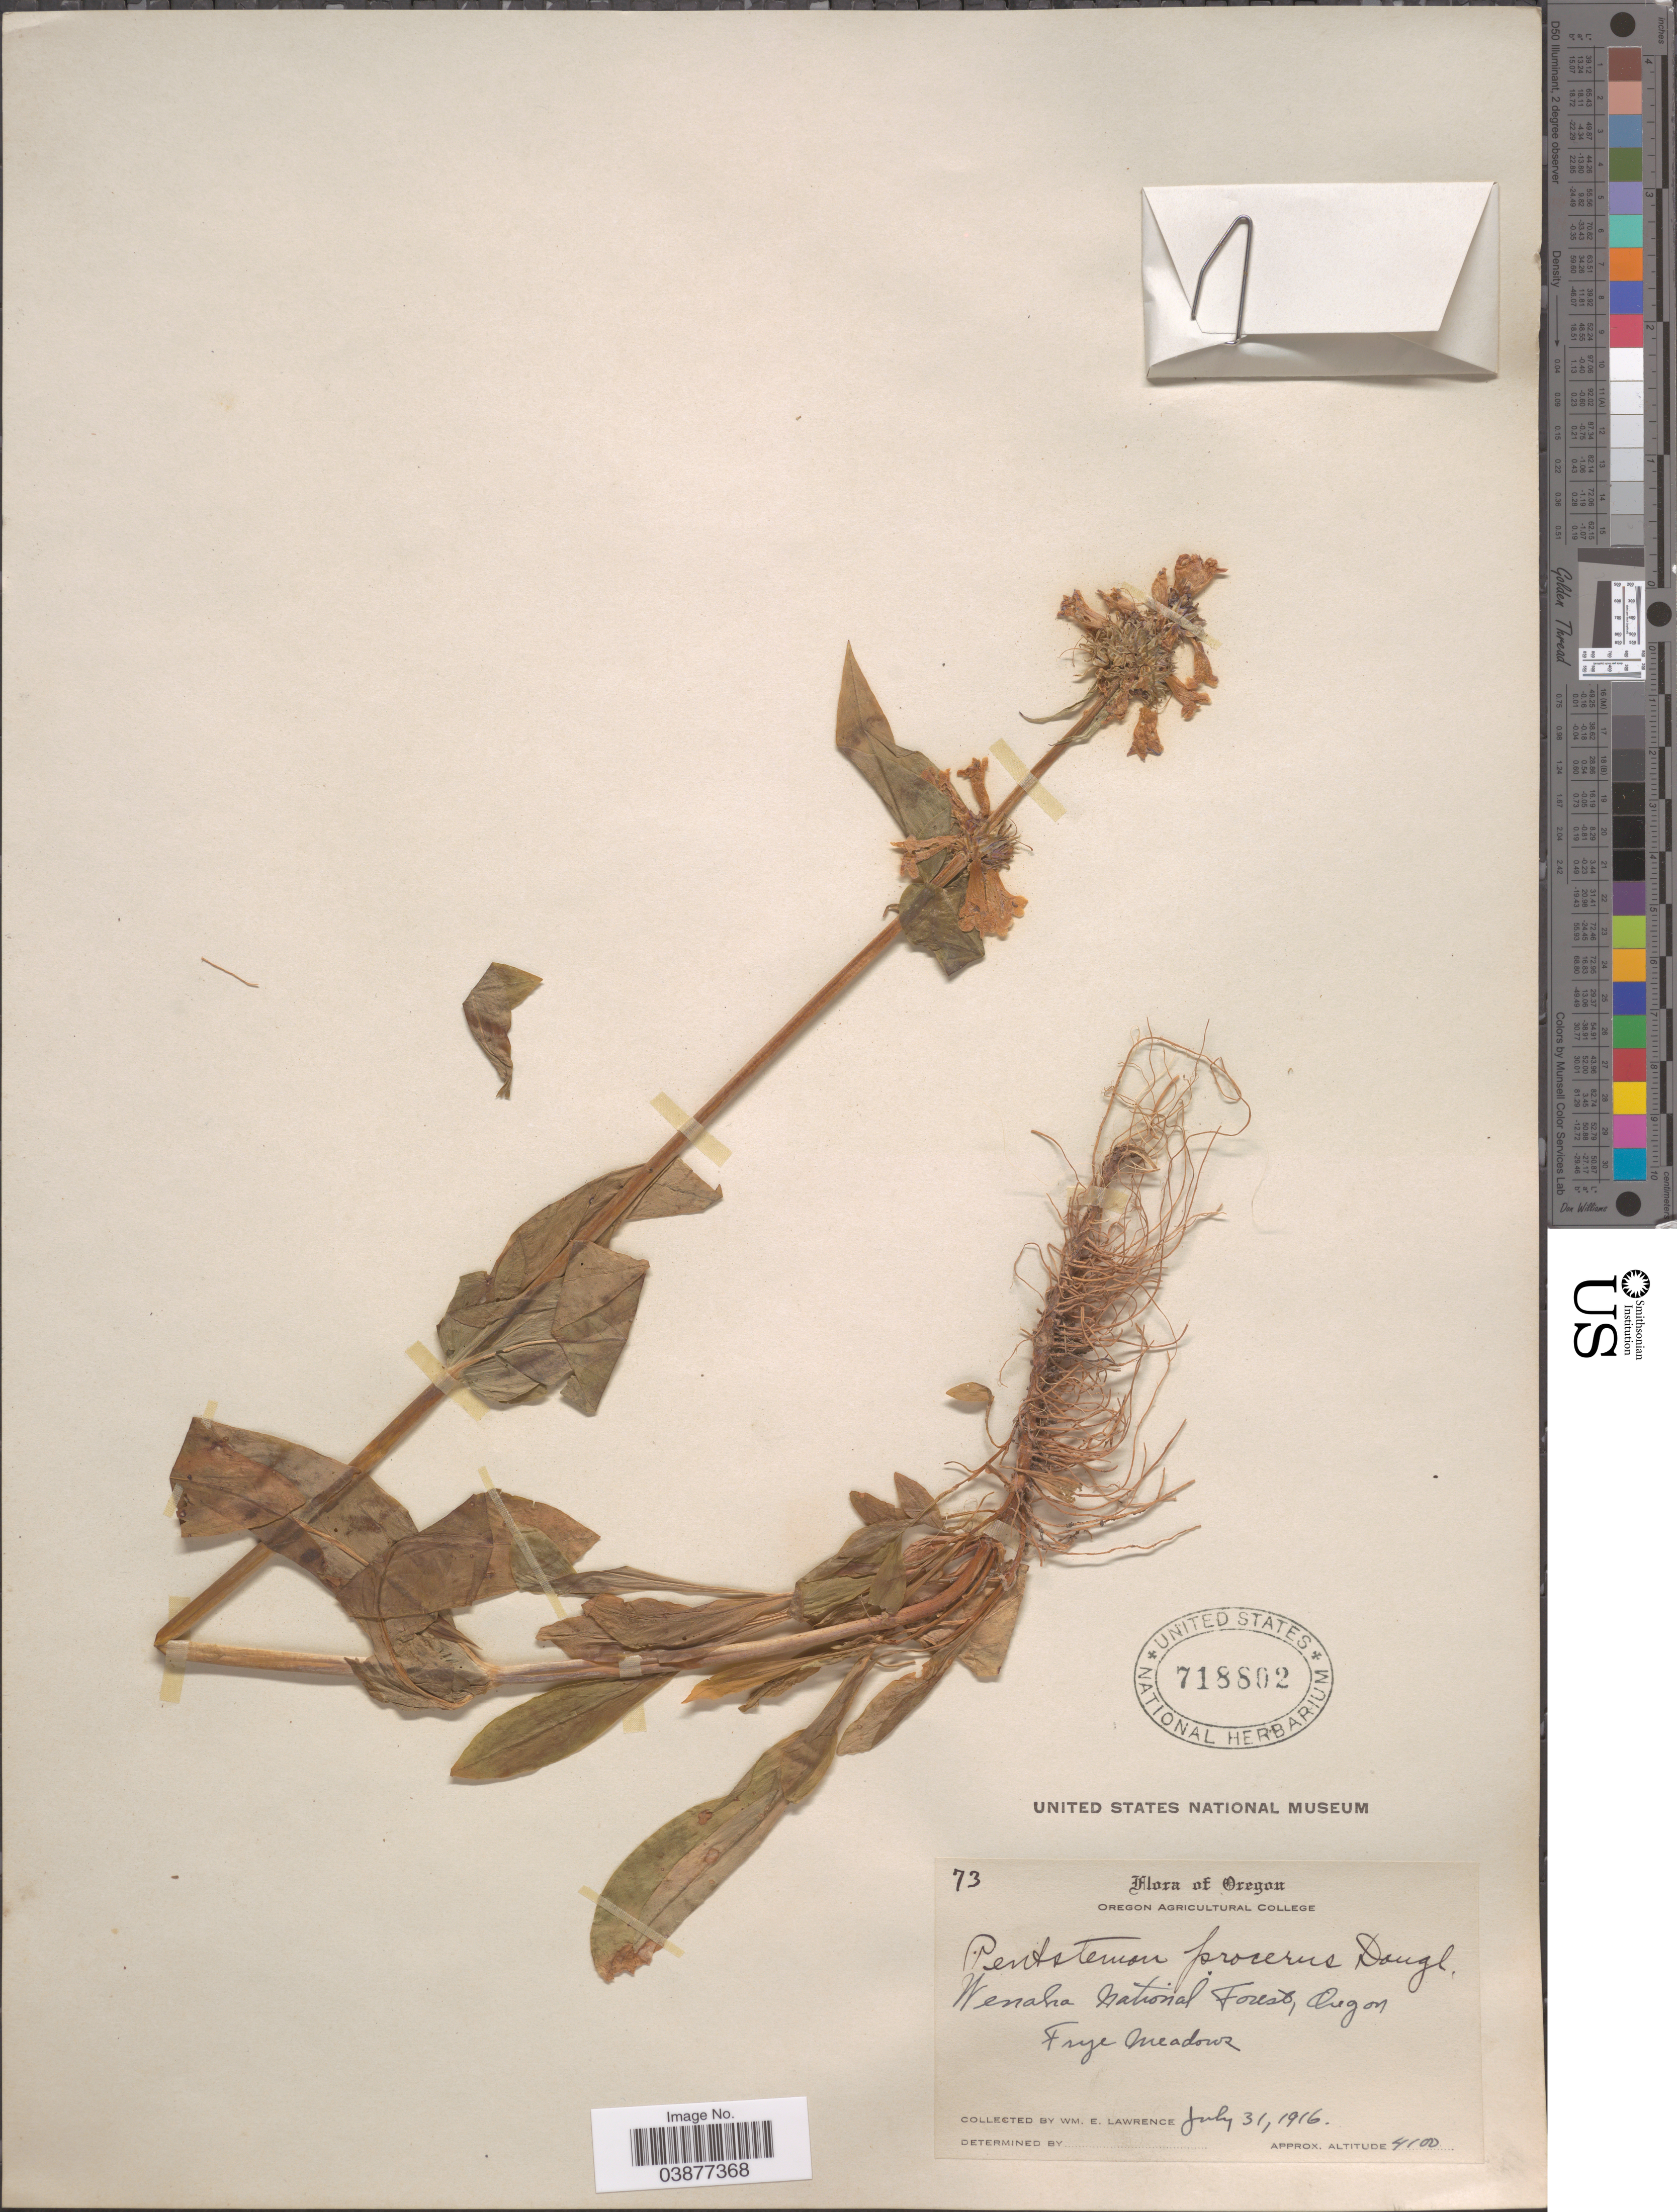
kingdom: Plantae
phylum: Tracheophyta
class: Magnoliopsida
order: Lamiales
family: Plantaginaceae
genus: Penstemon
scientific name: Penstemon productus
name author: Greene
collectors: W. Lawrence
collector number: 73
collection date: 1916-07-31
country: United States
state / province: Oregon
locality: Wenaha National Forest.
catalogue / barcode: US 718802